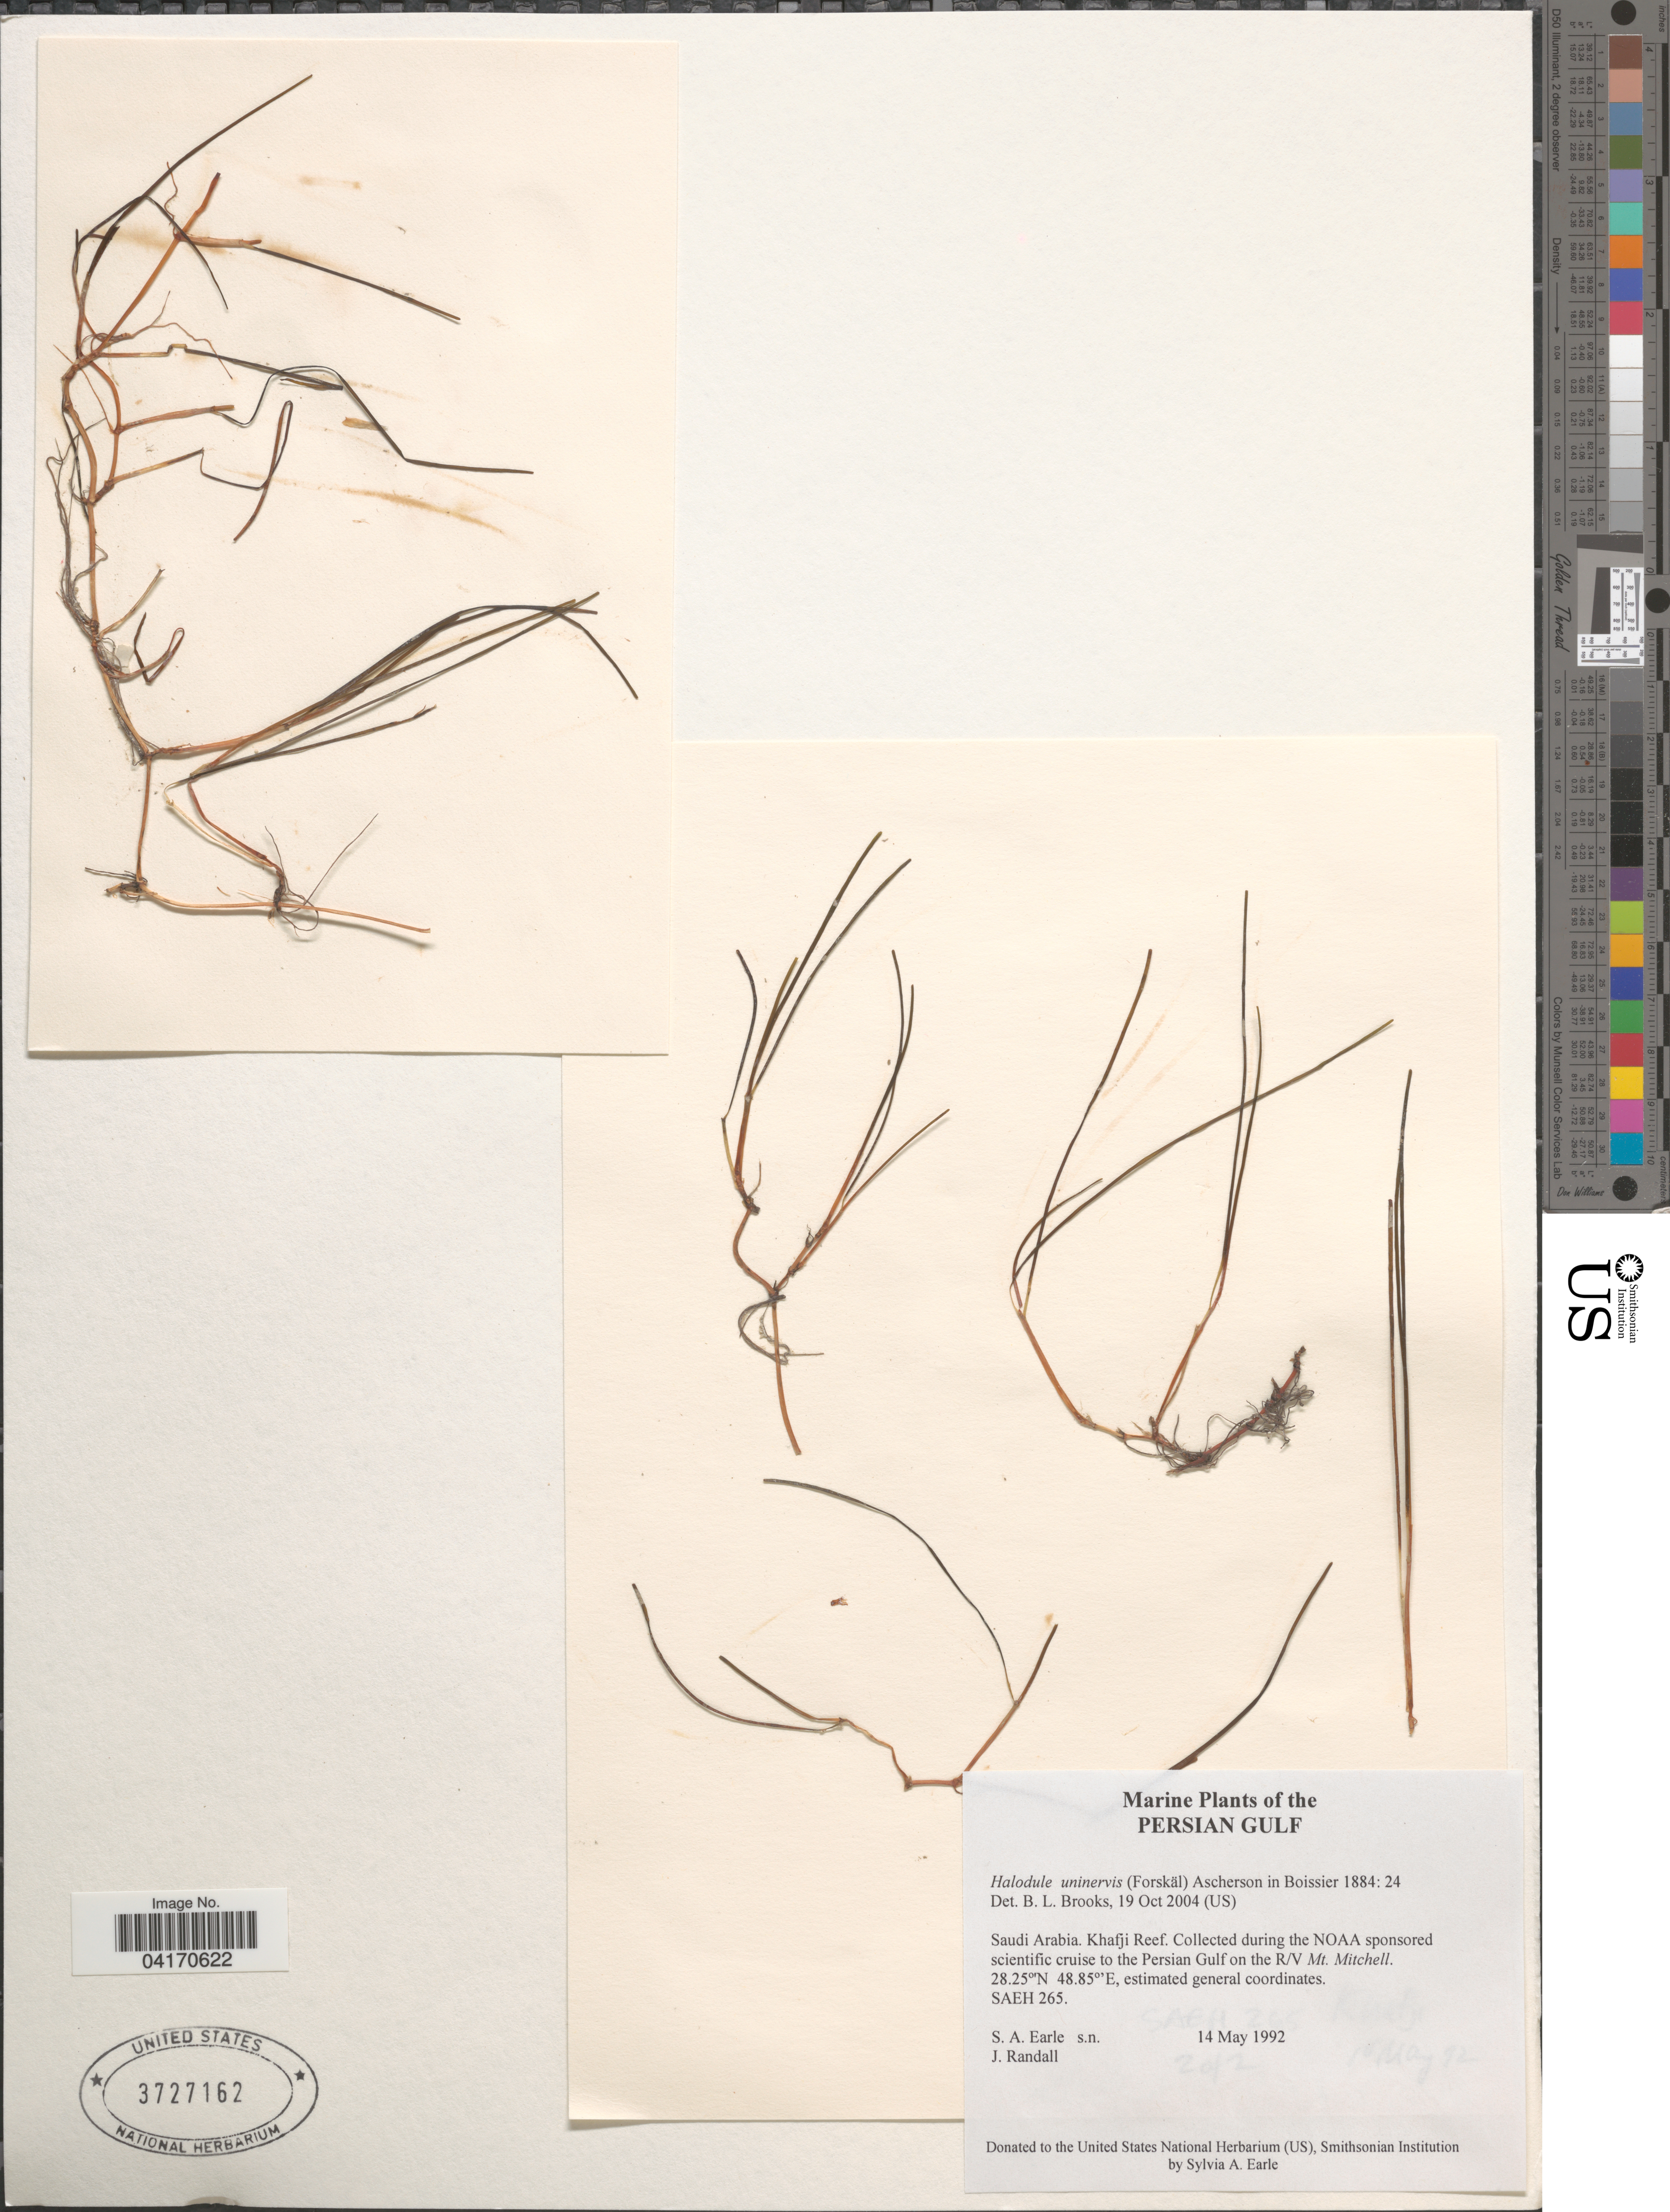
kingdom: Plantae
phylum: Tracheophyta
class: Liliopsida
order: Alismatales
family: Cymodoceaceae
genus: Halodule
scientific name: Halodule uninervis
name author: (Forssk.) Asch.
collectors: S. A. Earle & J. Randall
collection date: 1992-05-14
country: Saudi Arabia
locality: Persian Gulf. Khafji Reef. During the NOAA sponsored scientific cruise to the Persian Gulf on the R/V Mt. Mitchell. SAEH 265.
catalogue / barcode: US 3727162